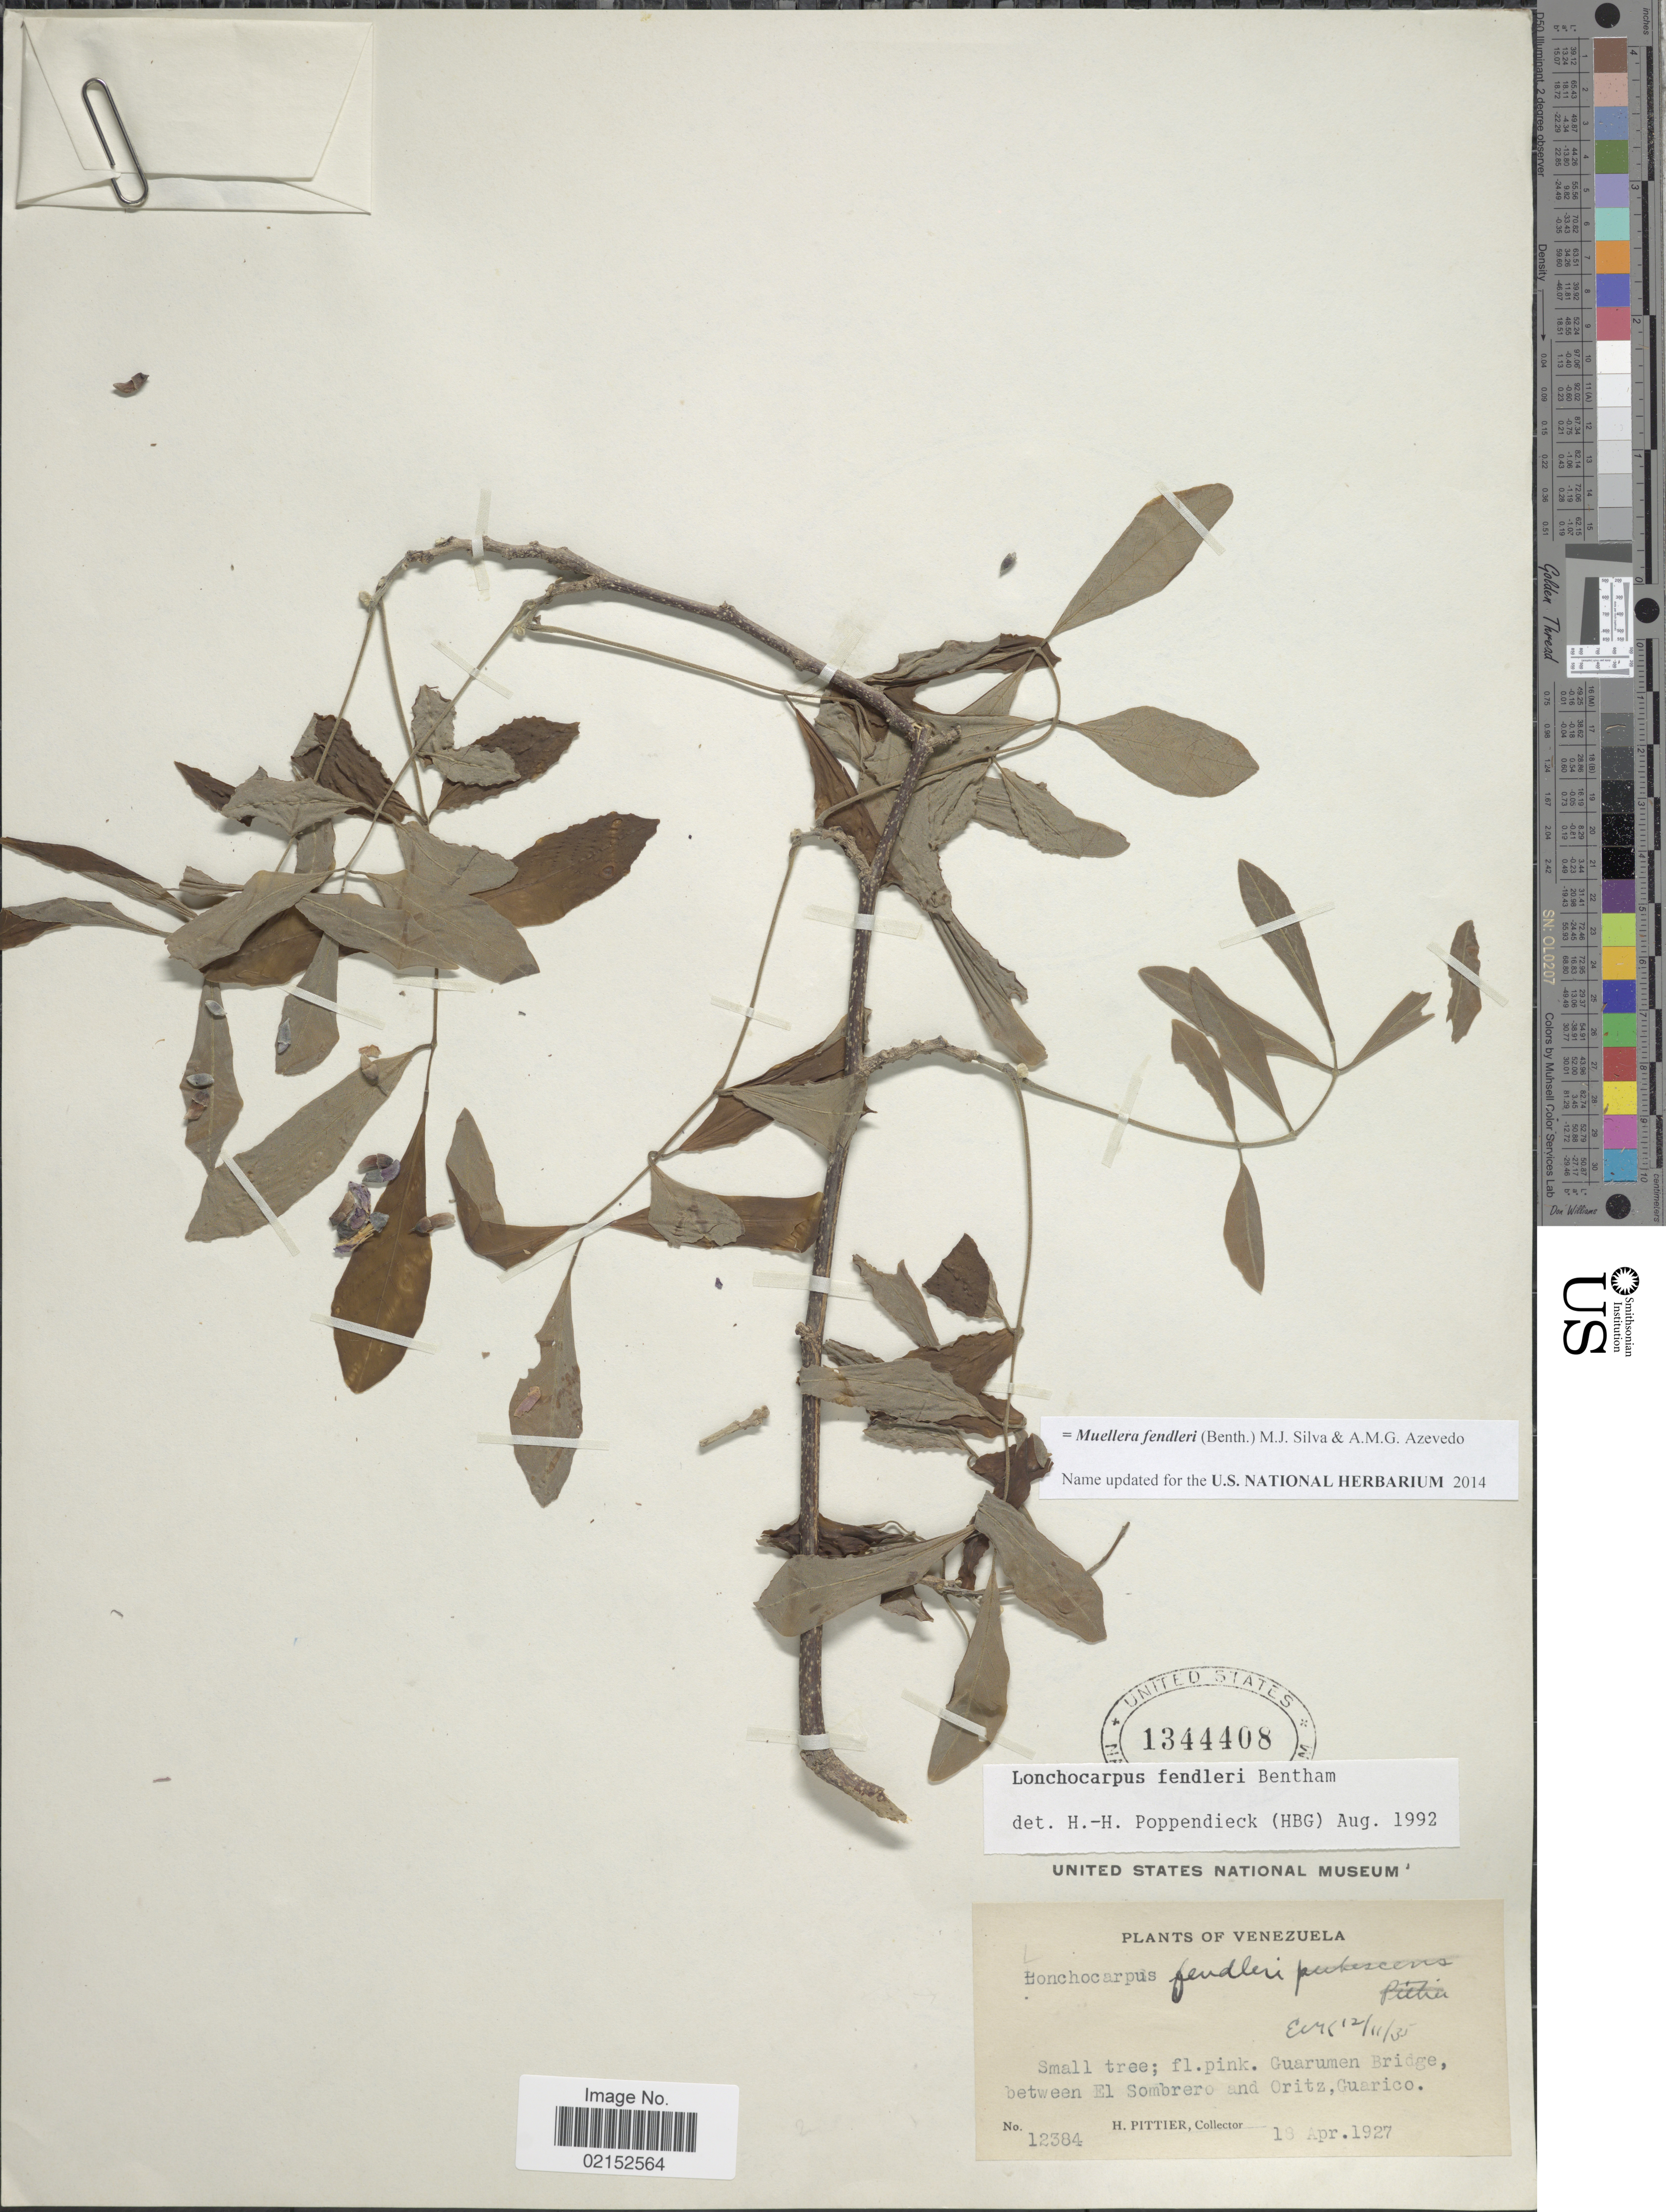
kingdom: Plantae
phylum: Tracheophyta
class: Magnoliopsida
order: Fabales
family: Fabaceae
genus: Muellera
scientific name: Muellera fendleri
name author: (Benth.) M.J. Silva & A.M.G. Azevedo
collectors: H. F. Pittier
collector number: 12384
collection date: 1927-04-18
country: Venezuela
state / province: Guárico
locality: Guarumen Bridge, between El Sombrero and Oritz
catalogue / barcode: US 1344408